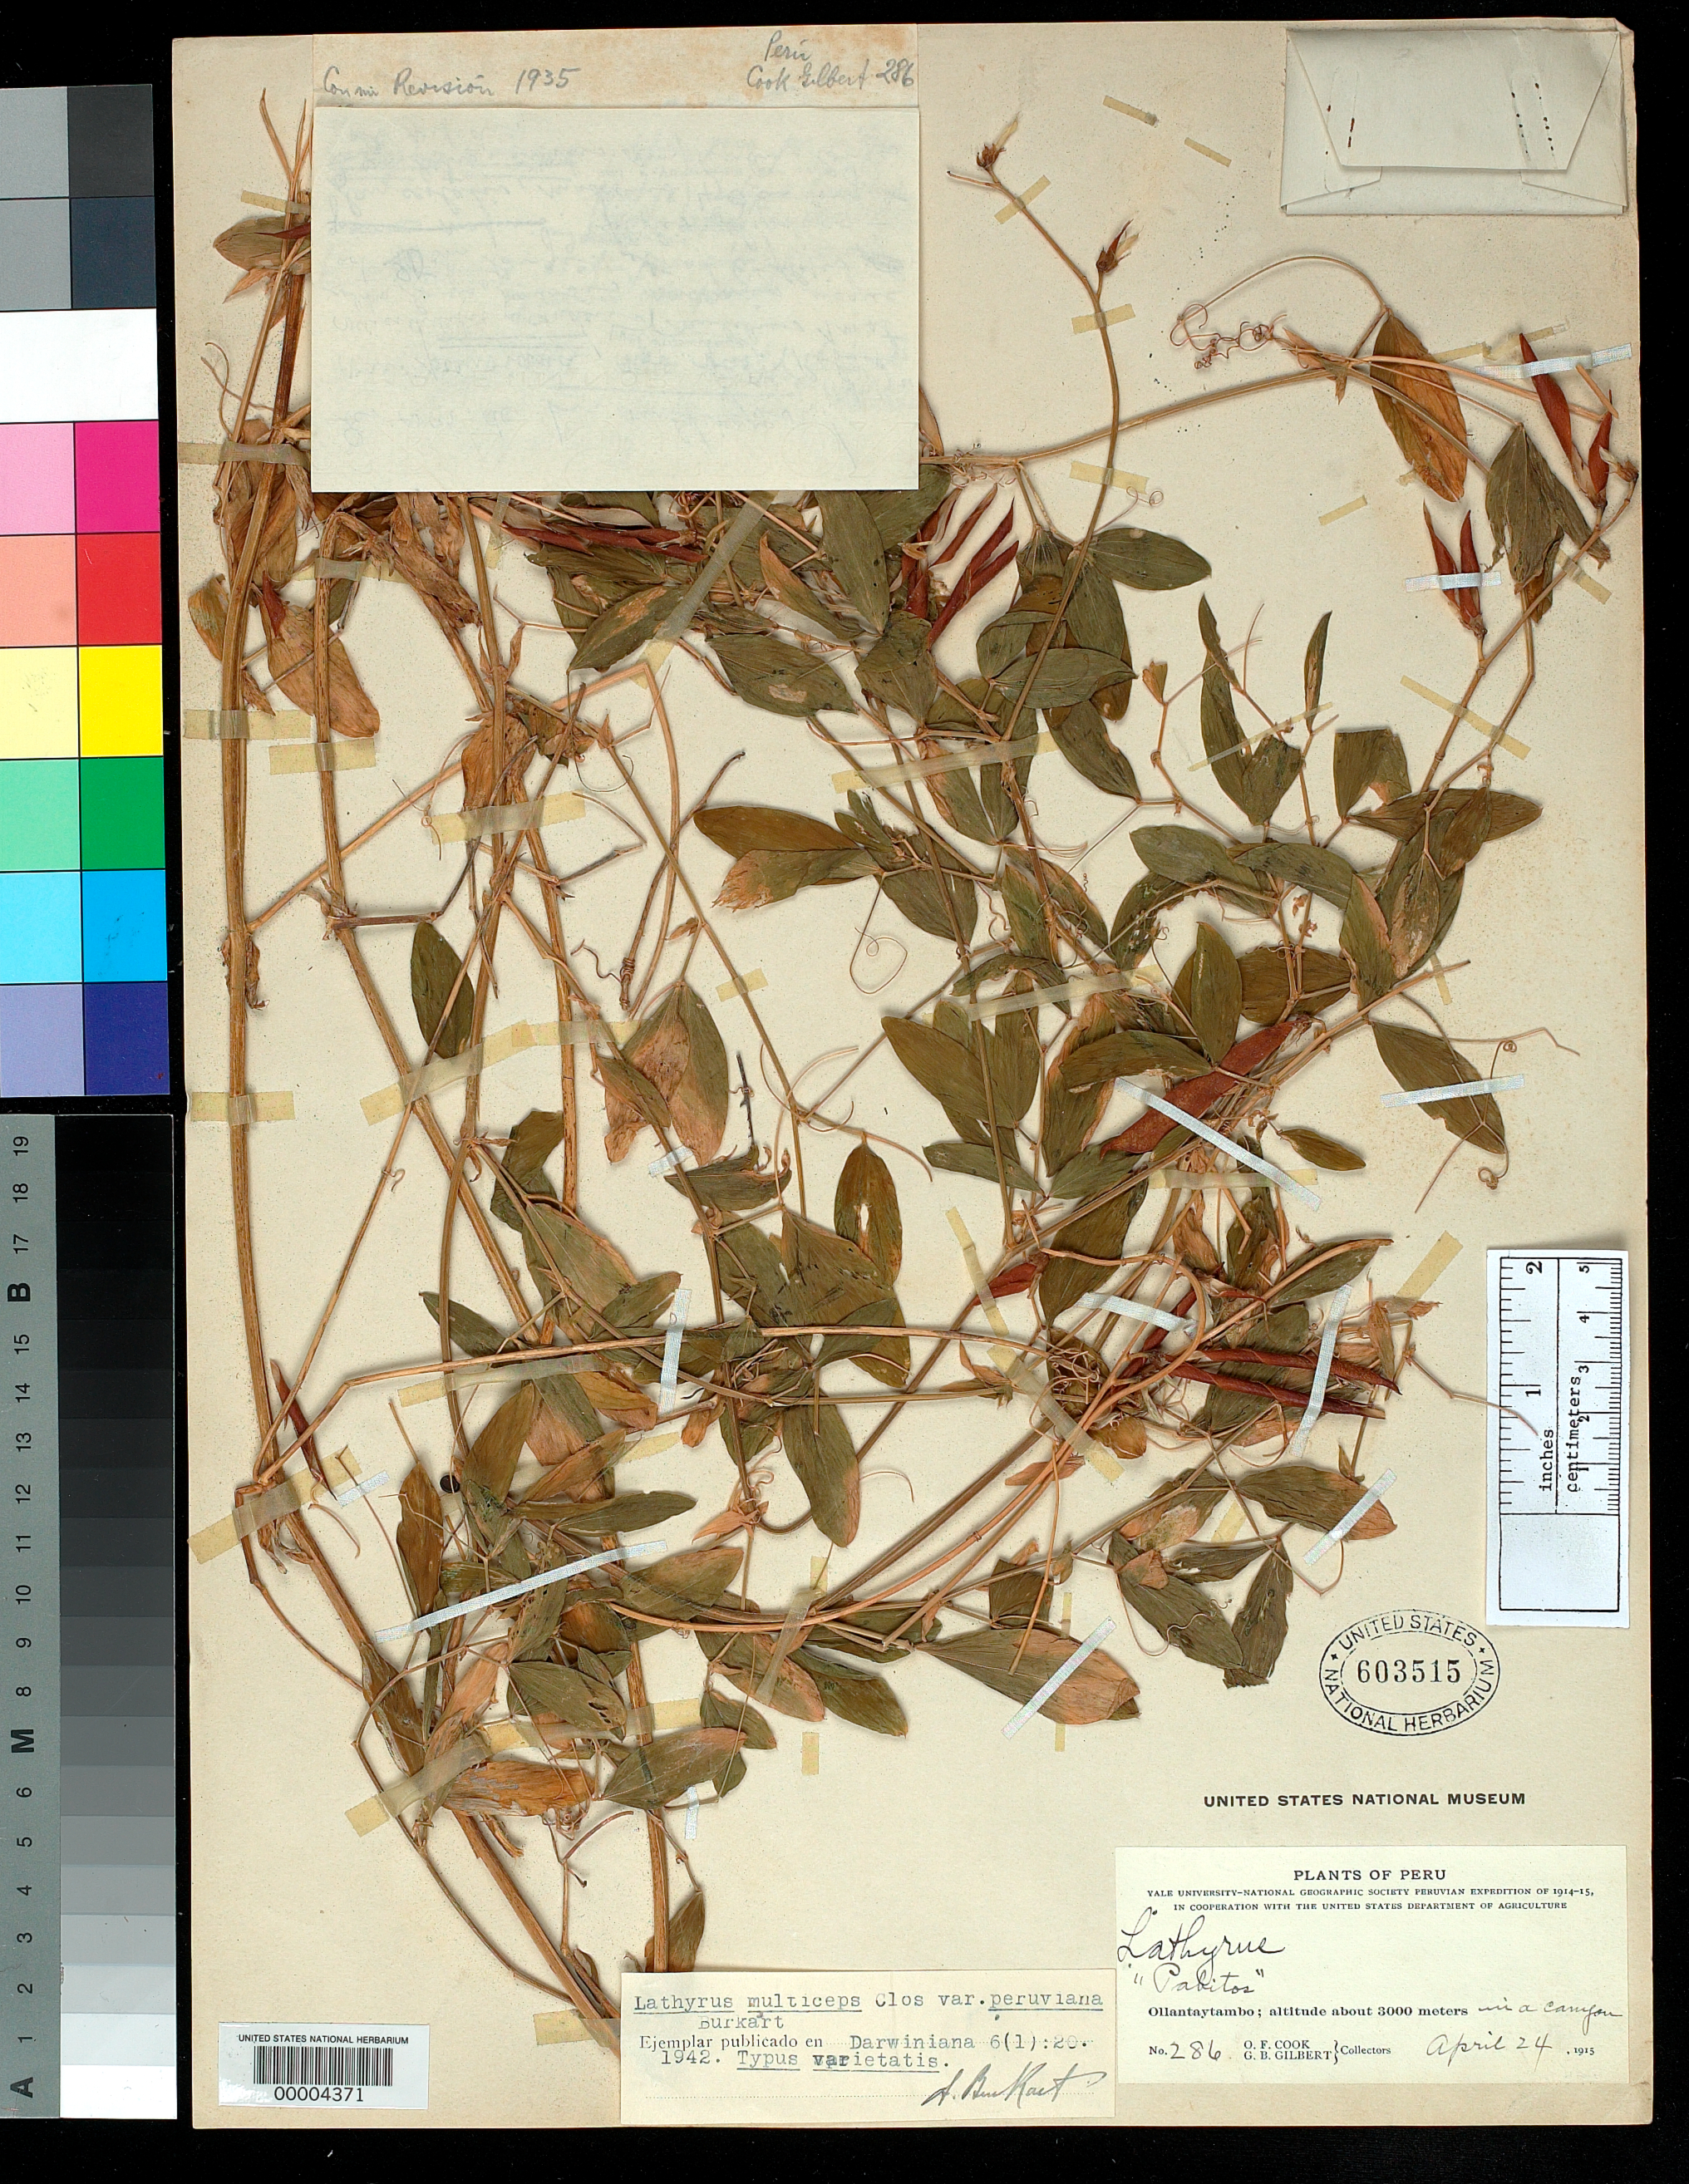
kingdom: Plantae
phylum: Tracheophyta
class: Magnoliopsida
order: Fabales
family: Fabaceae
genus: Lathyrus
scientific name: Lathyrus multiceps var. peruviana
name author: Burkart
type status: Holotype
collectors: O. F. Cook & G. B. Gilbert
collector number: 286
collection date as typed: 24 Apr 1915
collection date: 1915-04-24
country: Peru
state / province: Cusco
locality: Ollantaytambo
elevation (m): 3000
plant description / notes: Protologue cites holotype explicitly by US sheet number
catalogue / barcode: US 603515